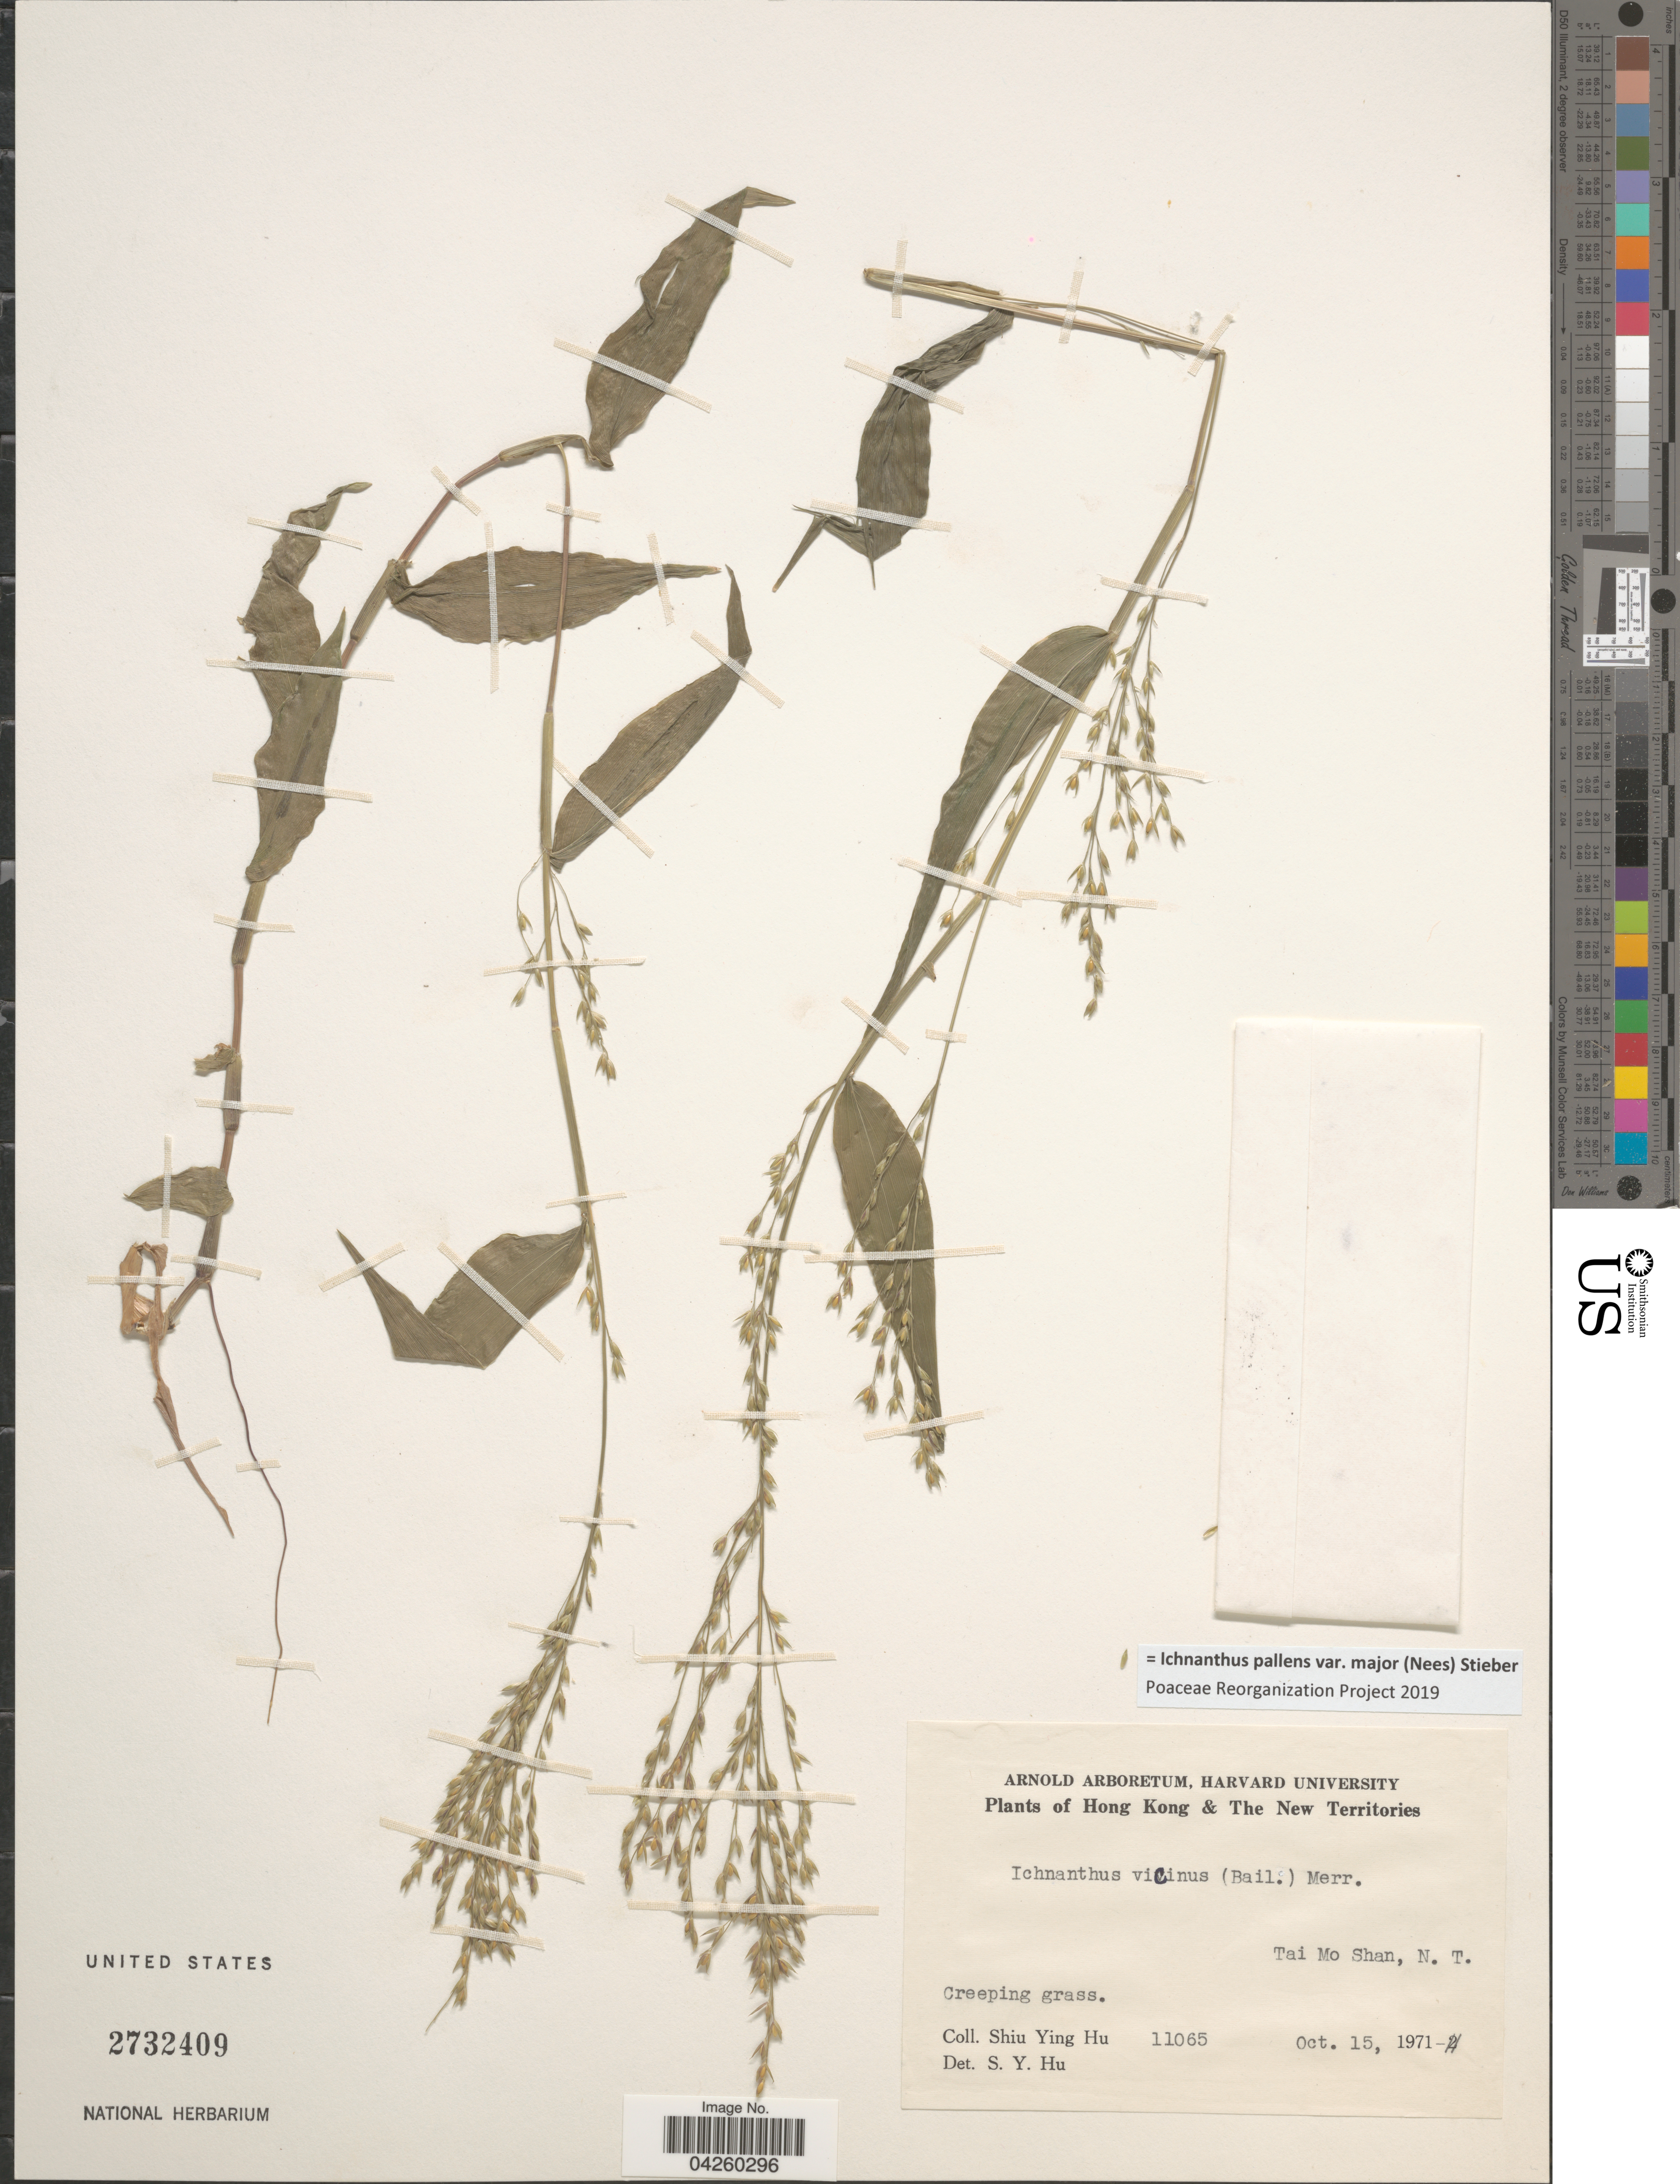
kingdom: Plantae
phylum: Tracheophyta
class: Liliopsida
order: Poales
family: Poaceae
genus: Ichnanthus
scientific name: Ichnanthus pallens var. major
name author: (Nees) Stieber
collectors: S. Y. Hu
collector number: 11065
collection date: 1971-10-15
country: China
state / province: Hong Kong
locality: Hong Kong & The New Territories. Tai Mo Shan, N.T.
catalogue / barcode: US 2732409